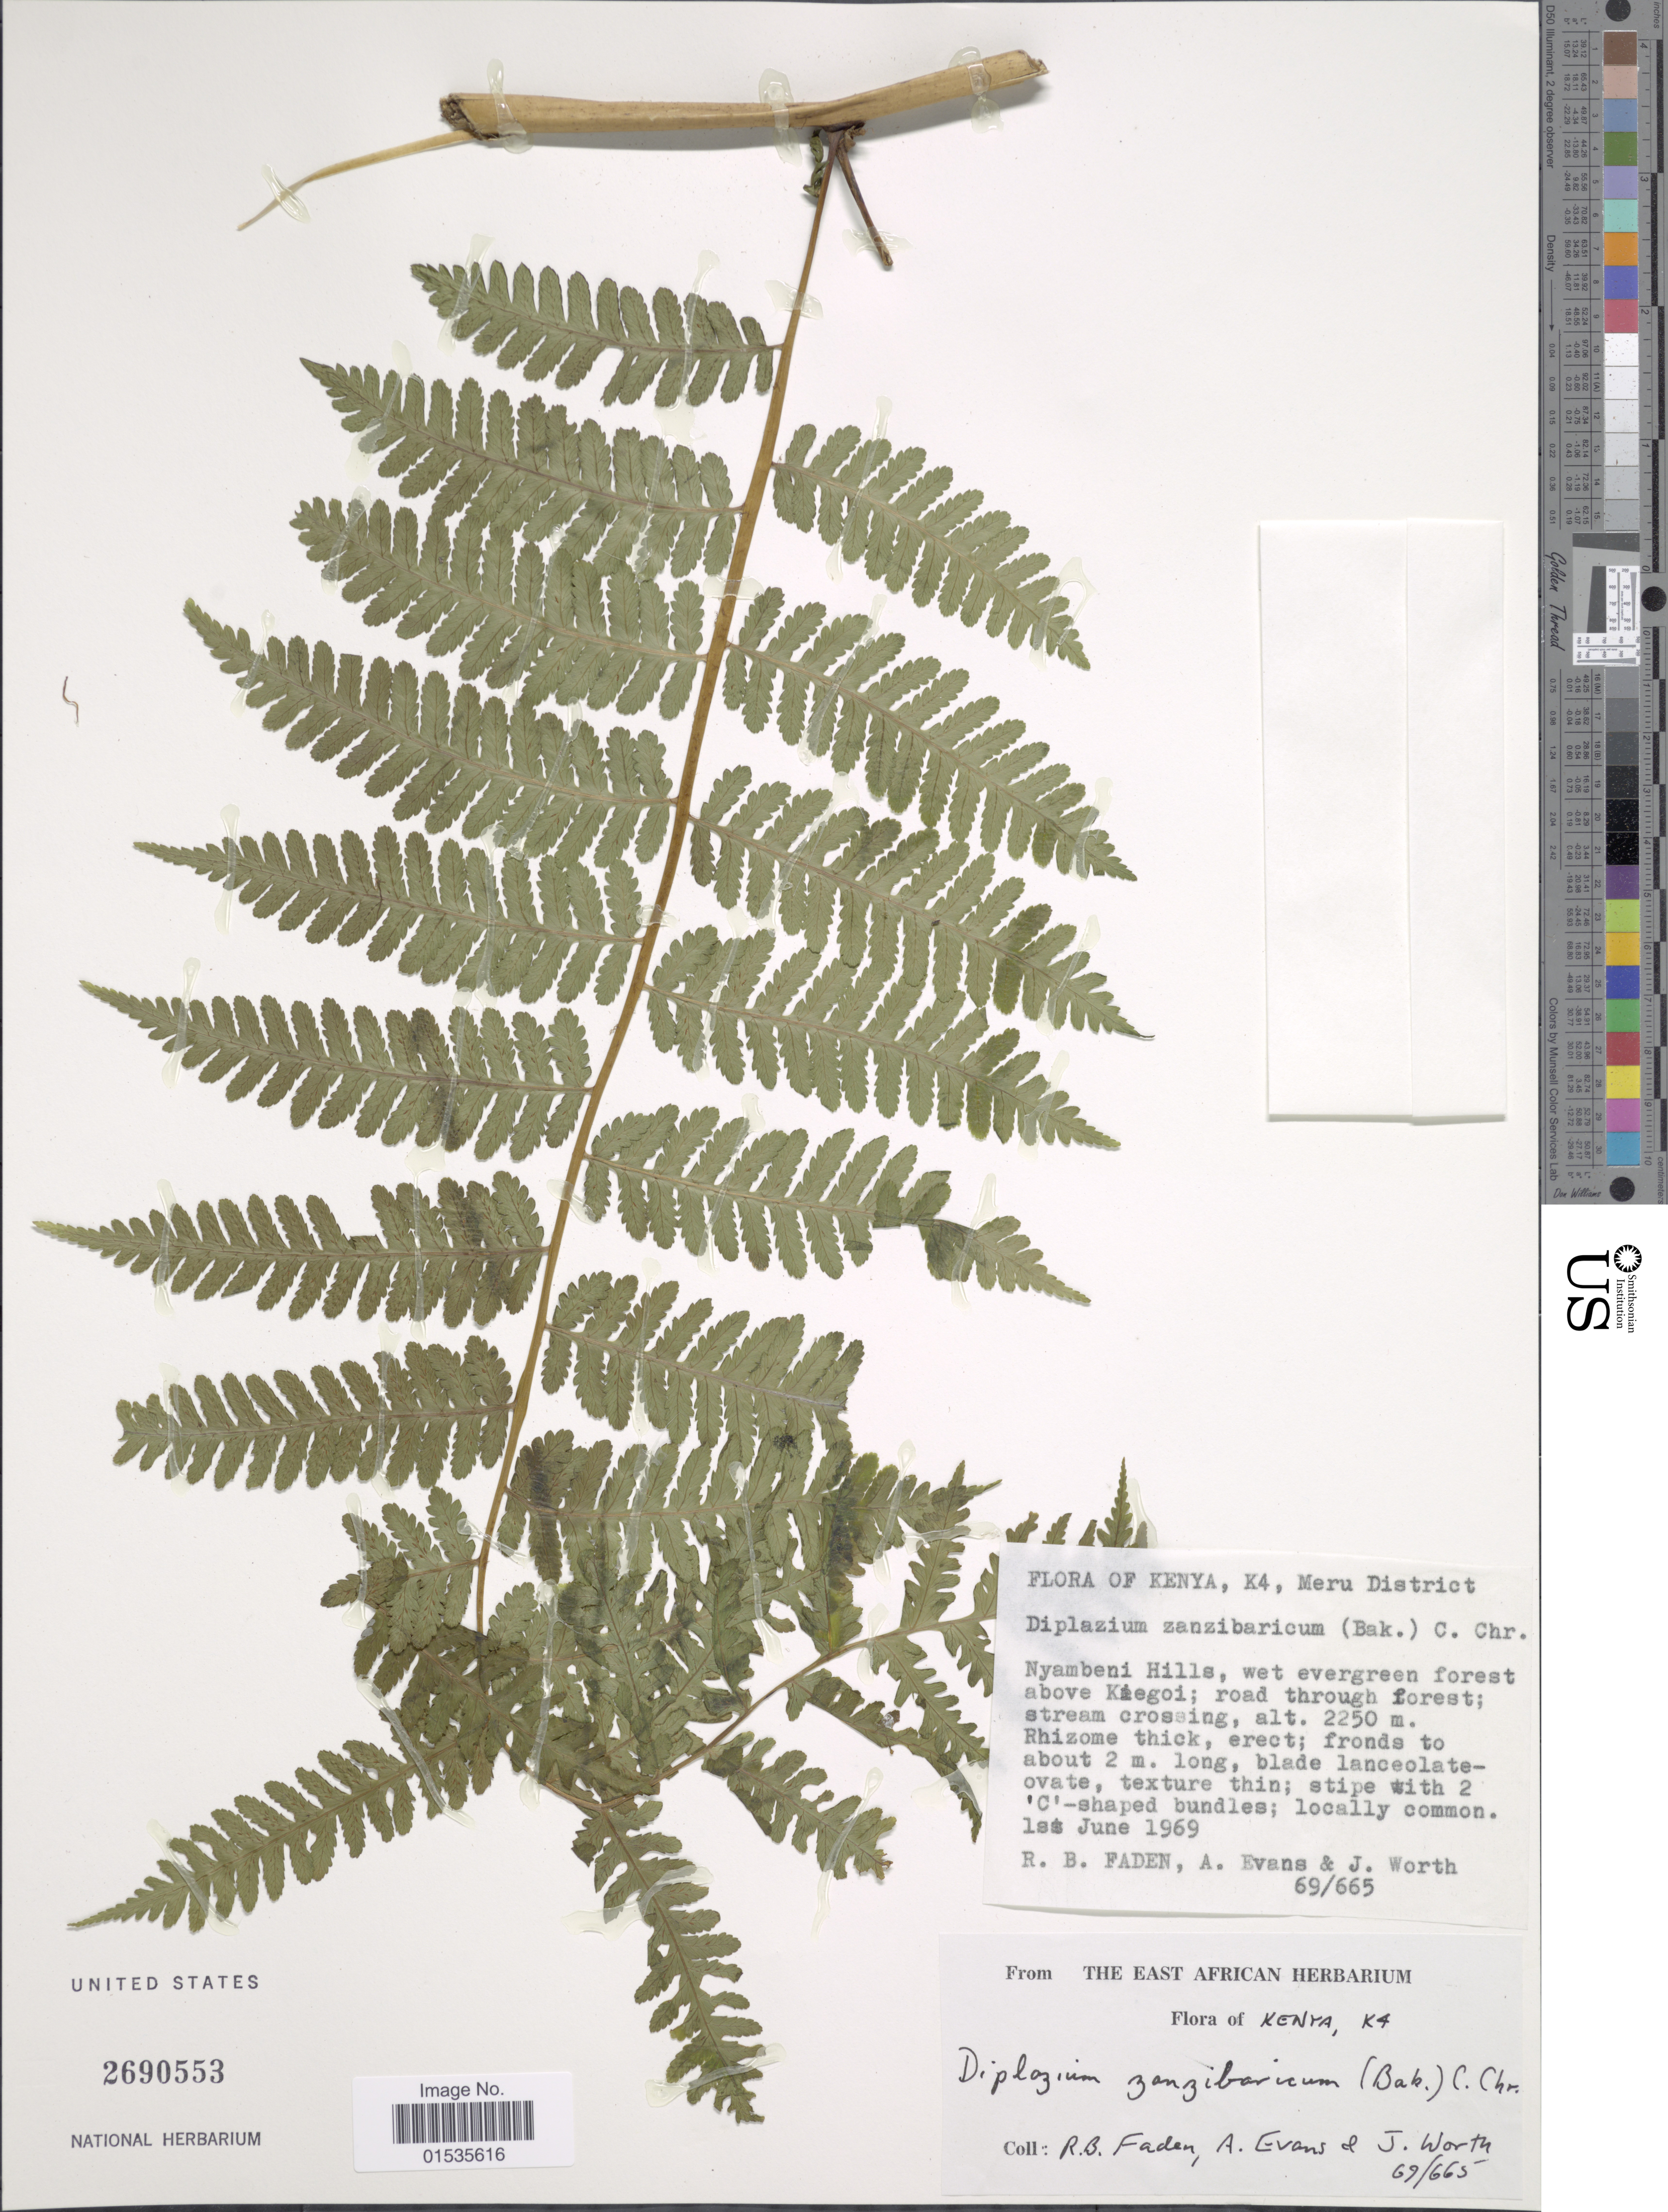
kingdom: Plantae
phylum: Tracheophyta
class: Polypodiopsida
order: Polypodiales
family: Athyriaceae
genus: Diplazium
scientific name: Diplazium zanzibaricum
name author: (Baker) C. Chr.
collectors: R. B. Faden, A. Evans & J. Worth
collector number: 69/665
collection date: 1969-06-01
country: Kenya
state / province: Meru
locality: Nyambeni Hills, wet evergreen forest above Kiegoi; road through forest stream crossing.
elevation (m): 2250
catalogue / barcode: US 2690553